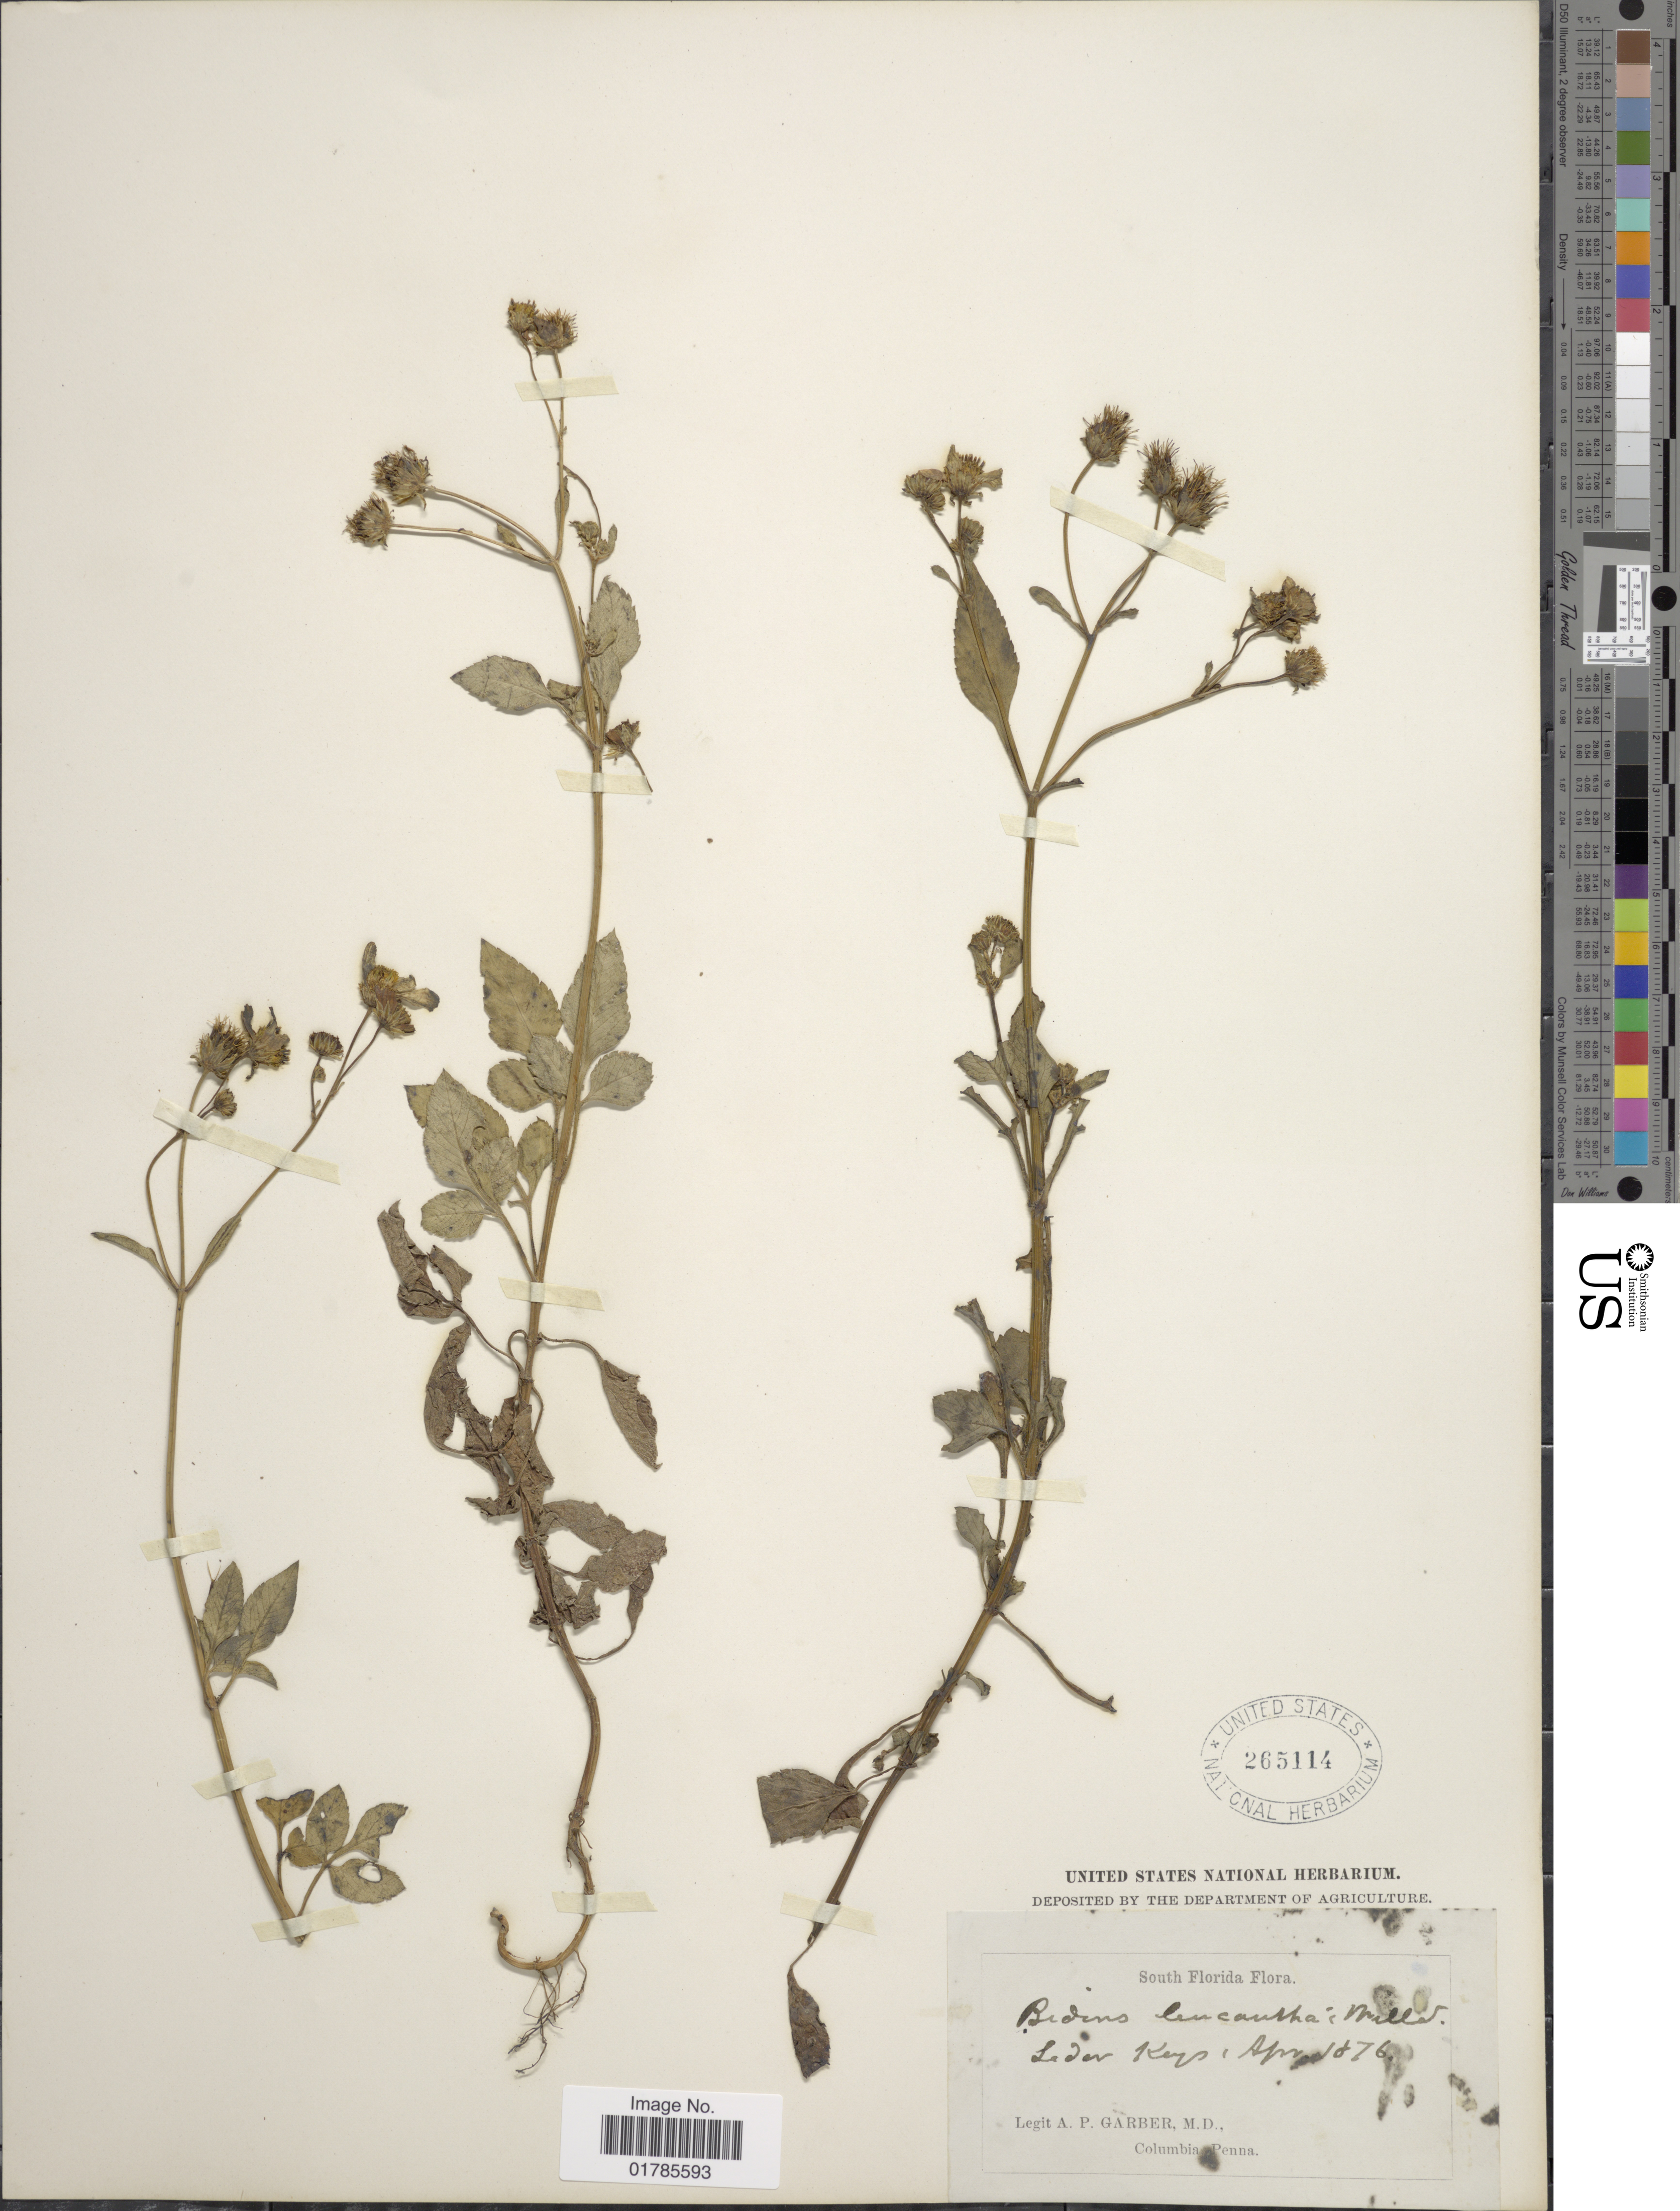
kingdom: Plantae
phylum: Tracheophyta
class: Magnoliopsida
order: Asterales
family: Asteraceae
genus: Bidens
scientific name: Bidens alba var. radiata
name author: (Sch. Bip.) R.E. Ballard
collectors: A. P. Garber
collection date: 1876-04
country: United States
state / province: Florida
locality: South Florida, Cedar Keys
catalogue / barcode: US 265114